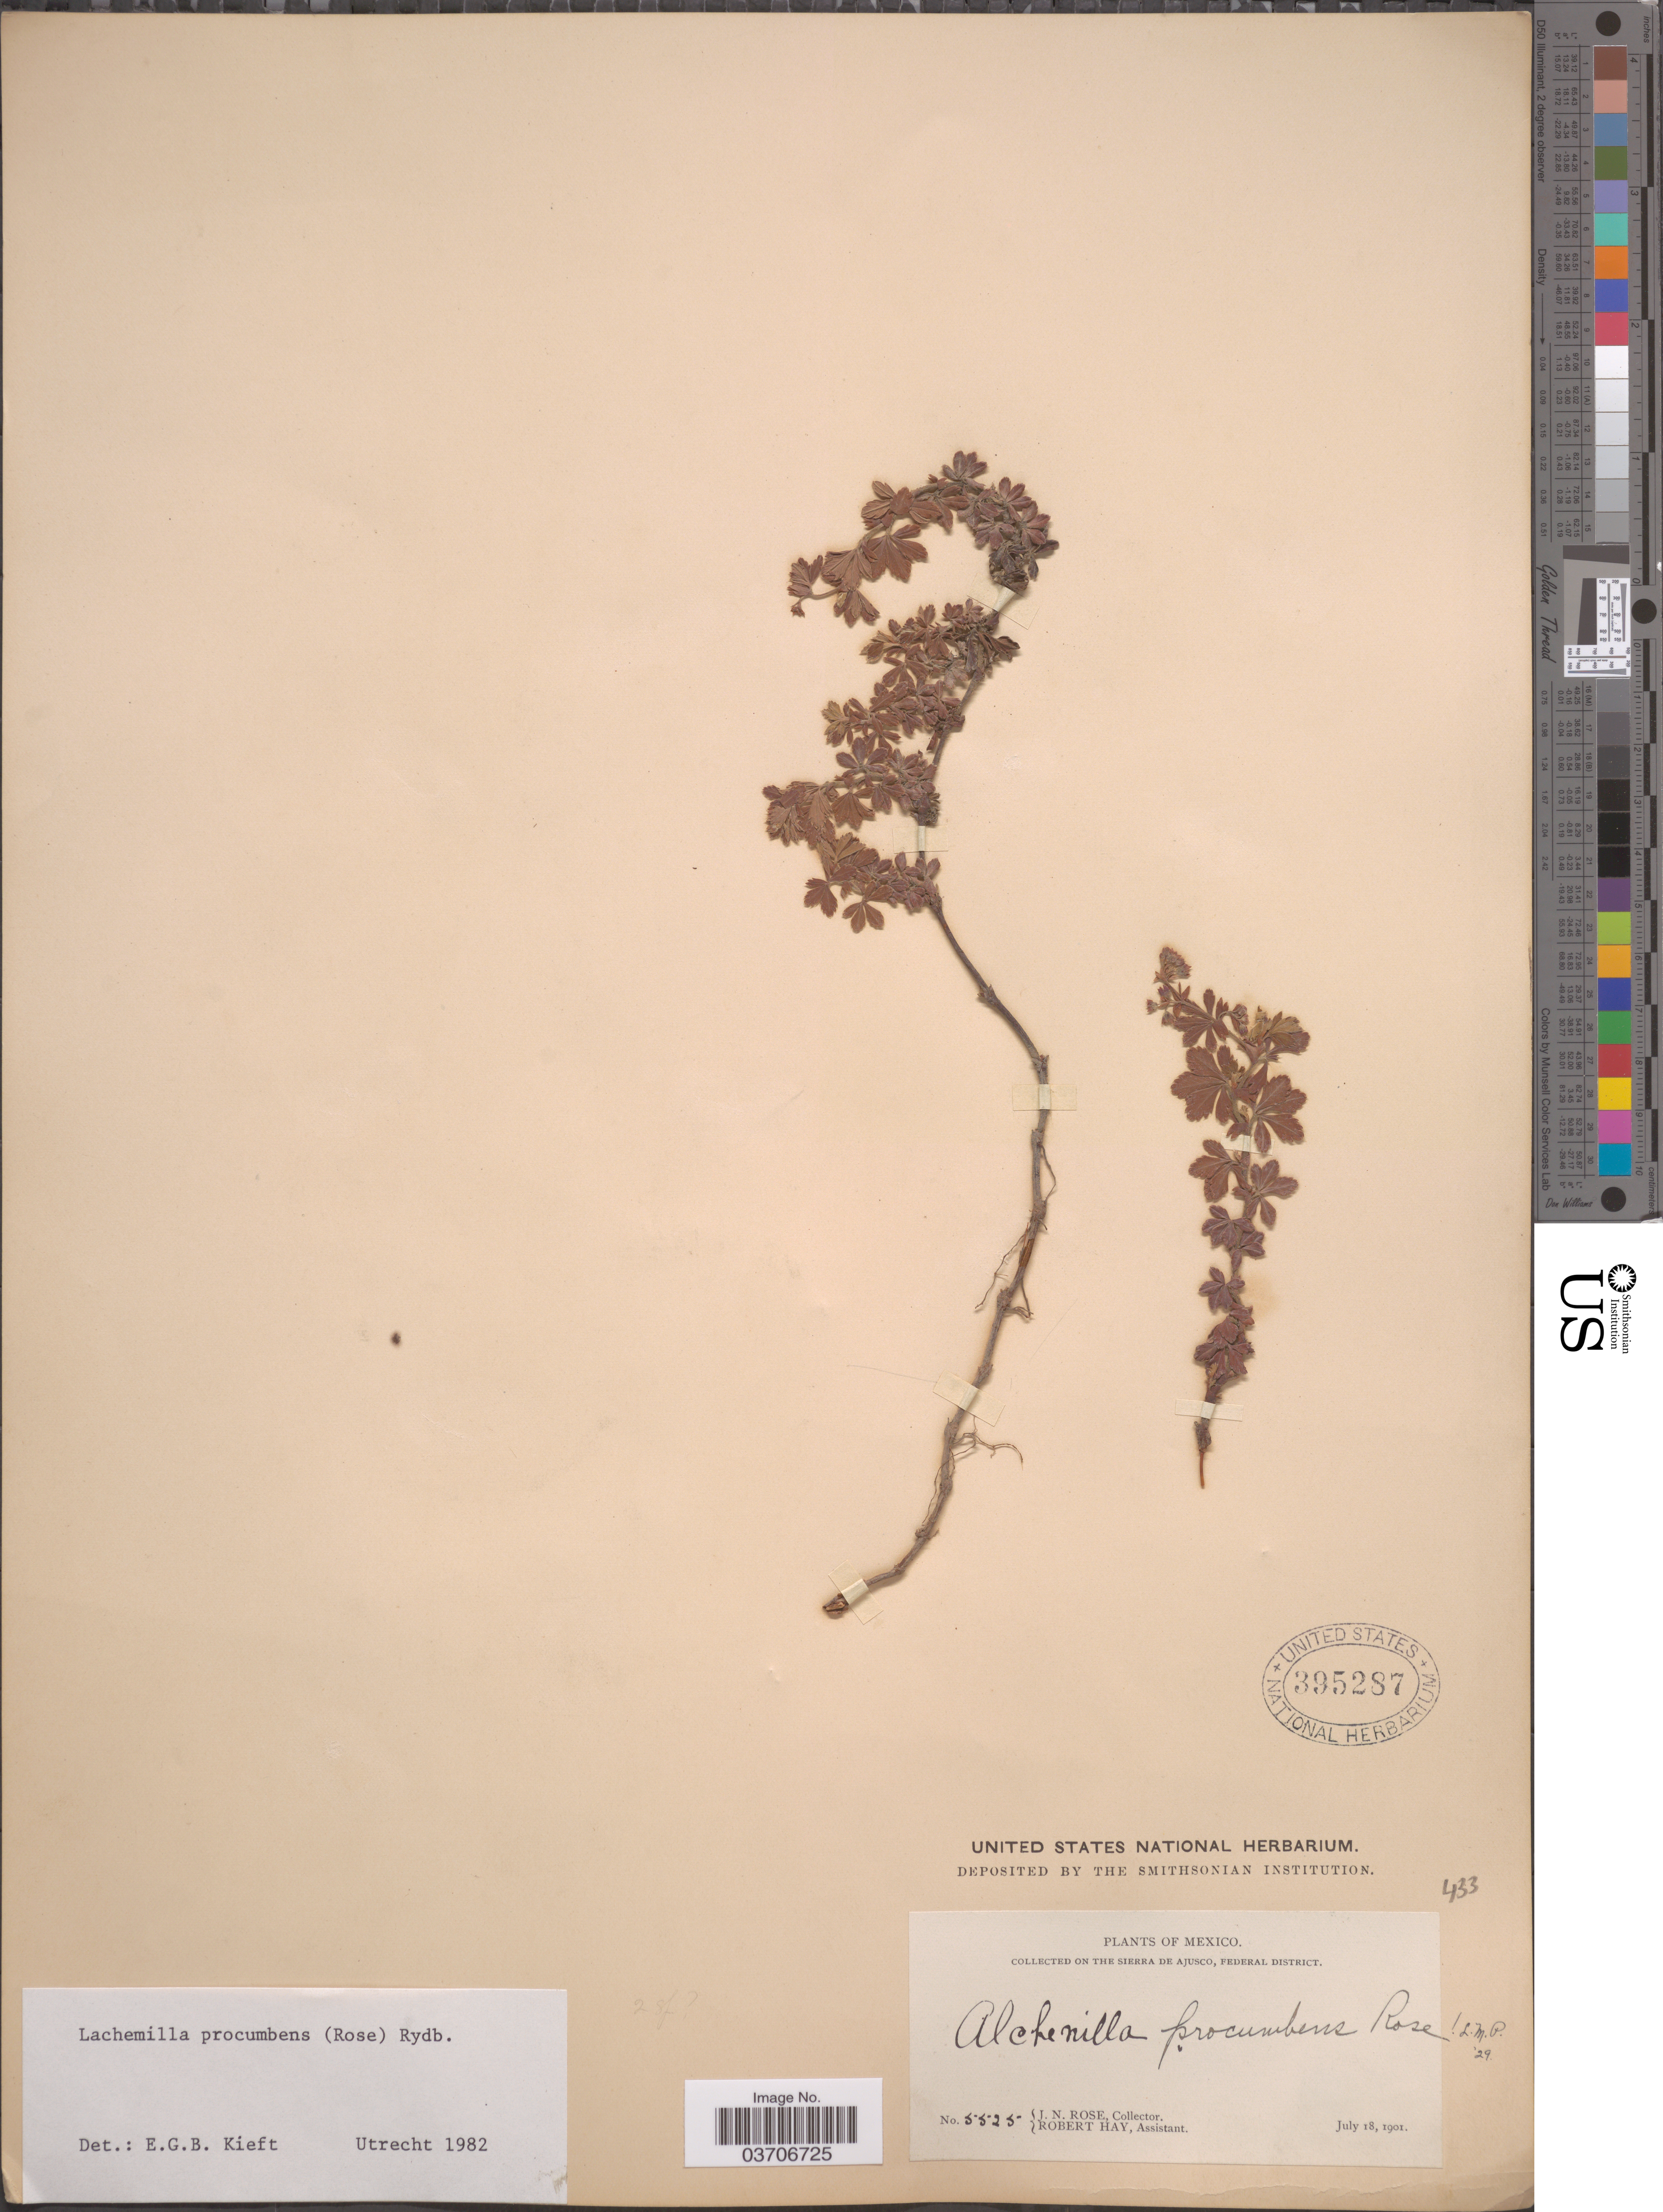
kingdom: Plantae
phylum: Tracheophyta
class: Magnoliopsida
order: Rosales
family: Rosaceae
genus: Lachemilla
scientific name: Lachemilla procumbens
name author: (Rose) Rydb.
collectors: J. N. Rose & R. Hay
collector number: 5525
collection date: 1901-07-18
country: Mexico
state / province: Distrito Federal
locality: Sierra de Ajusco, Federal District.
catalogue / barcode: US 395287